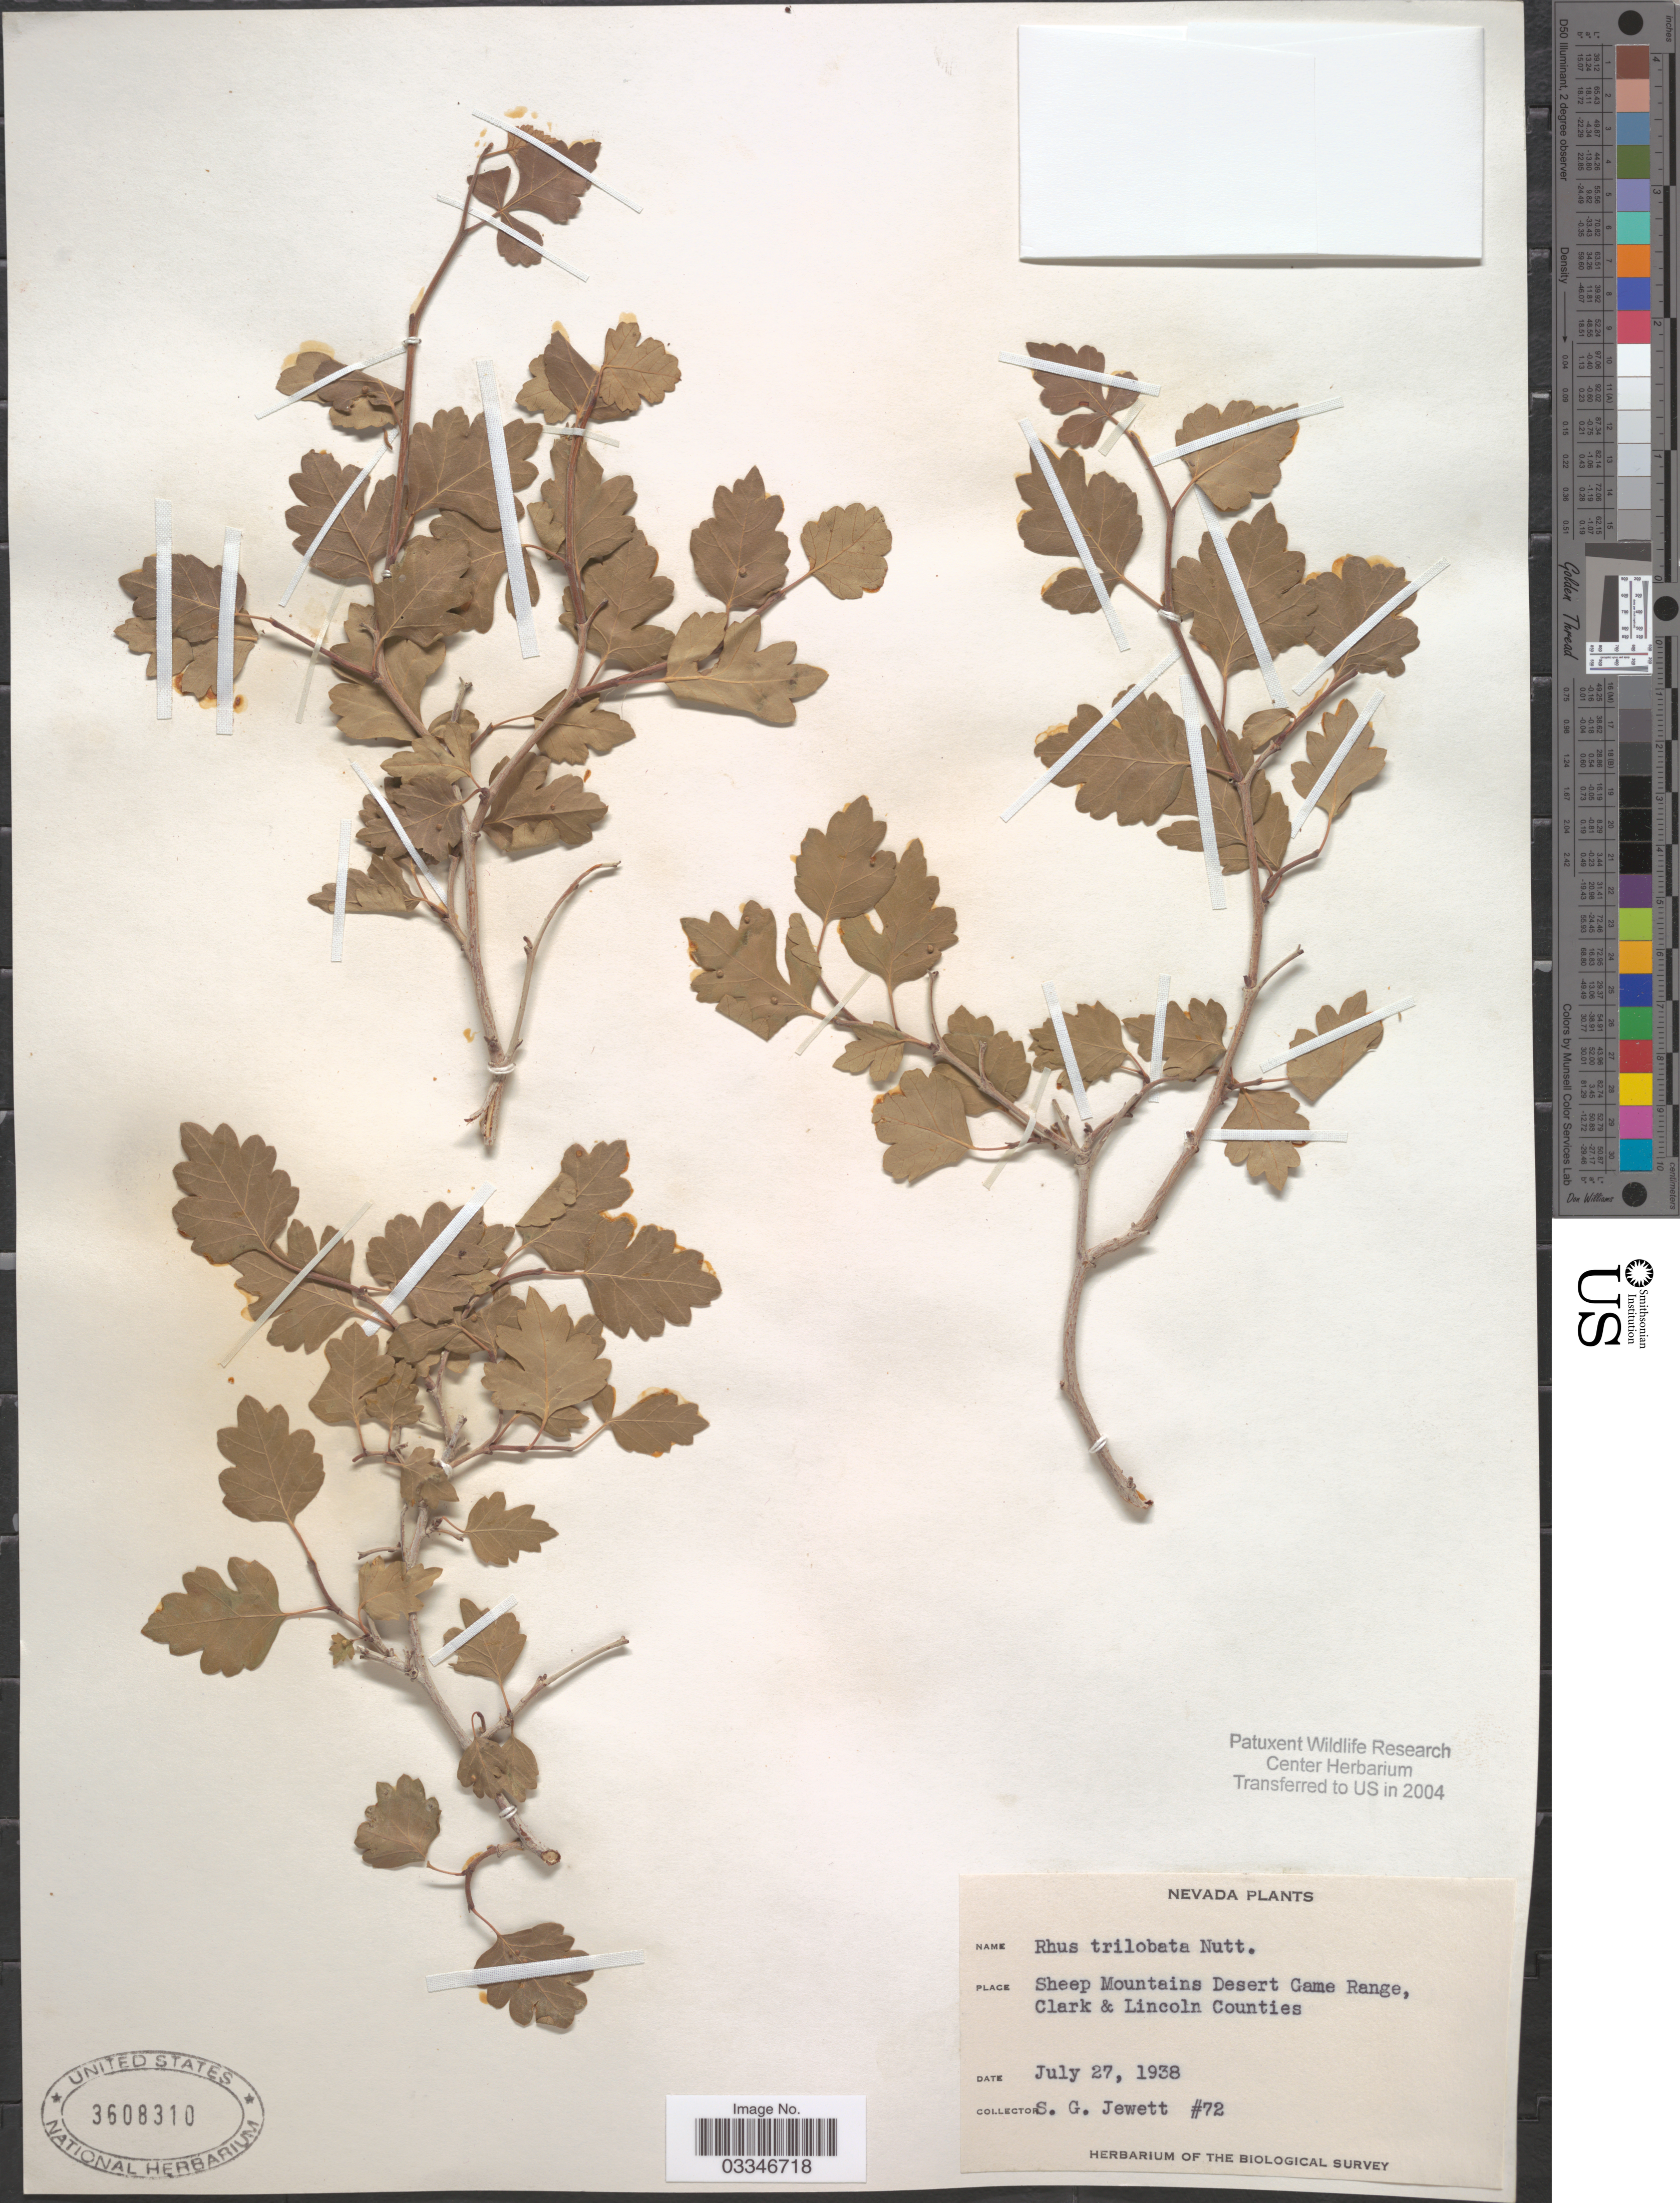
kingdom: Plantae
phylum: Tracheophyta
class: Magnoliopsida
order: Sapindales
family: Anacardiaceae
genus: Rhus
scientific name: Rhus trilobata var. typica Munz & Sloane ined.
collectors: S. Jewett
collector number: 72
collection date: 1938-07-27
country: United States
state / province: Nevada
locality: Sheep Mountains Desert Game Range, Clark & Lincoln Counties.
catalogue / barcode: US 3608310